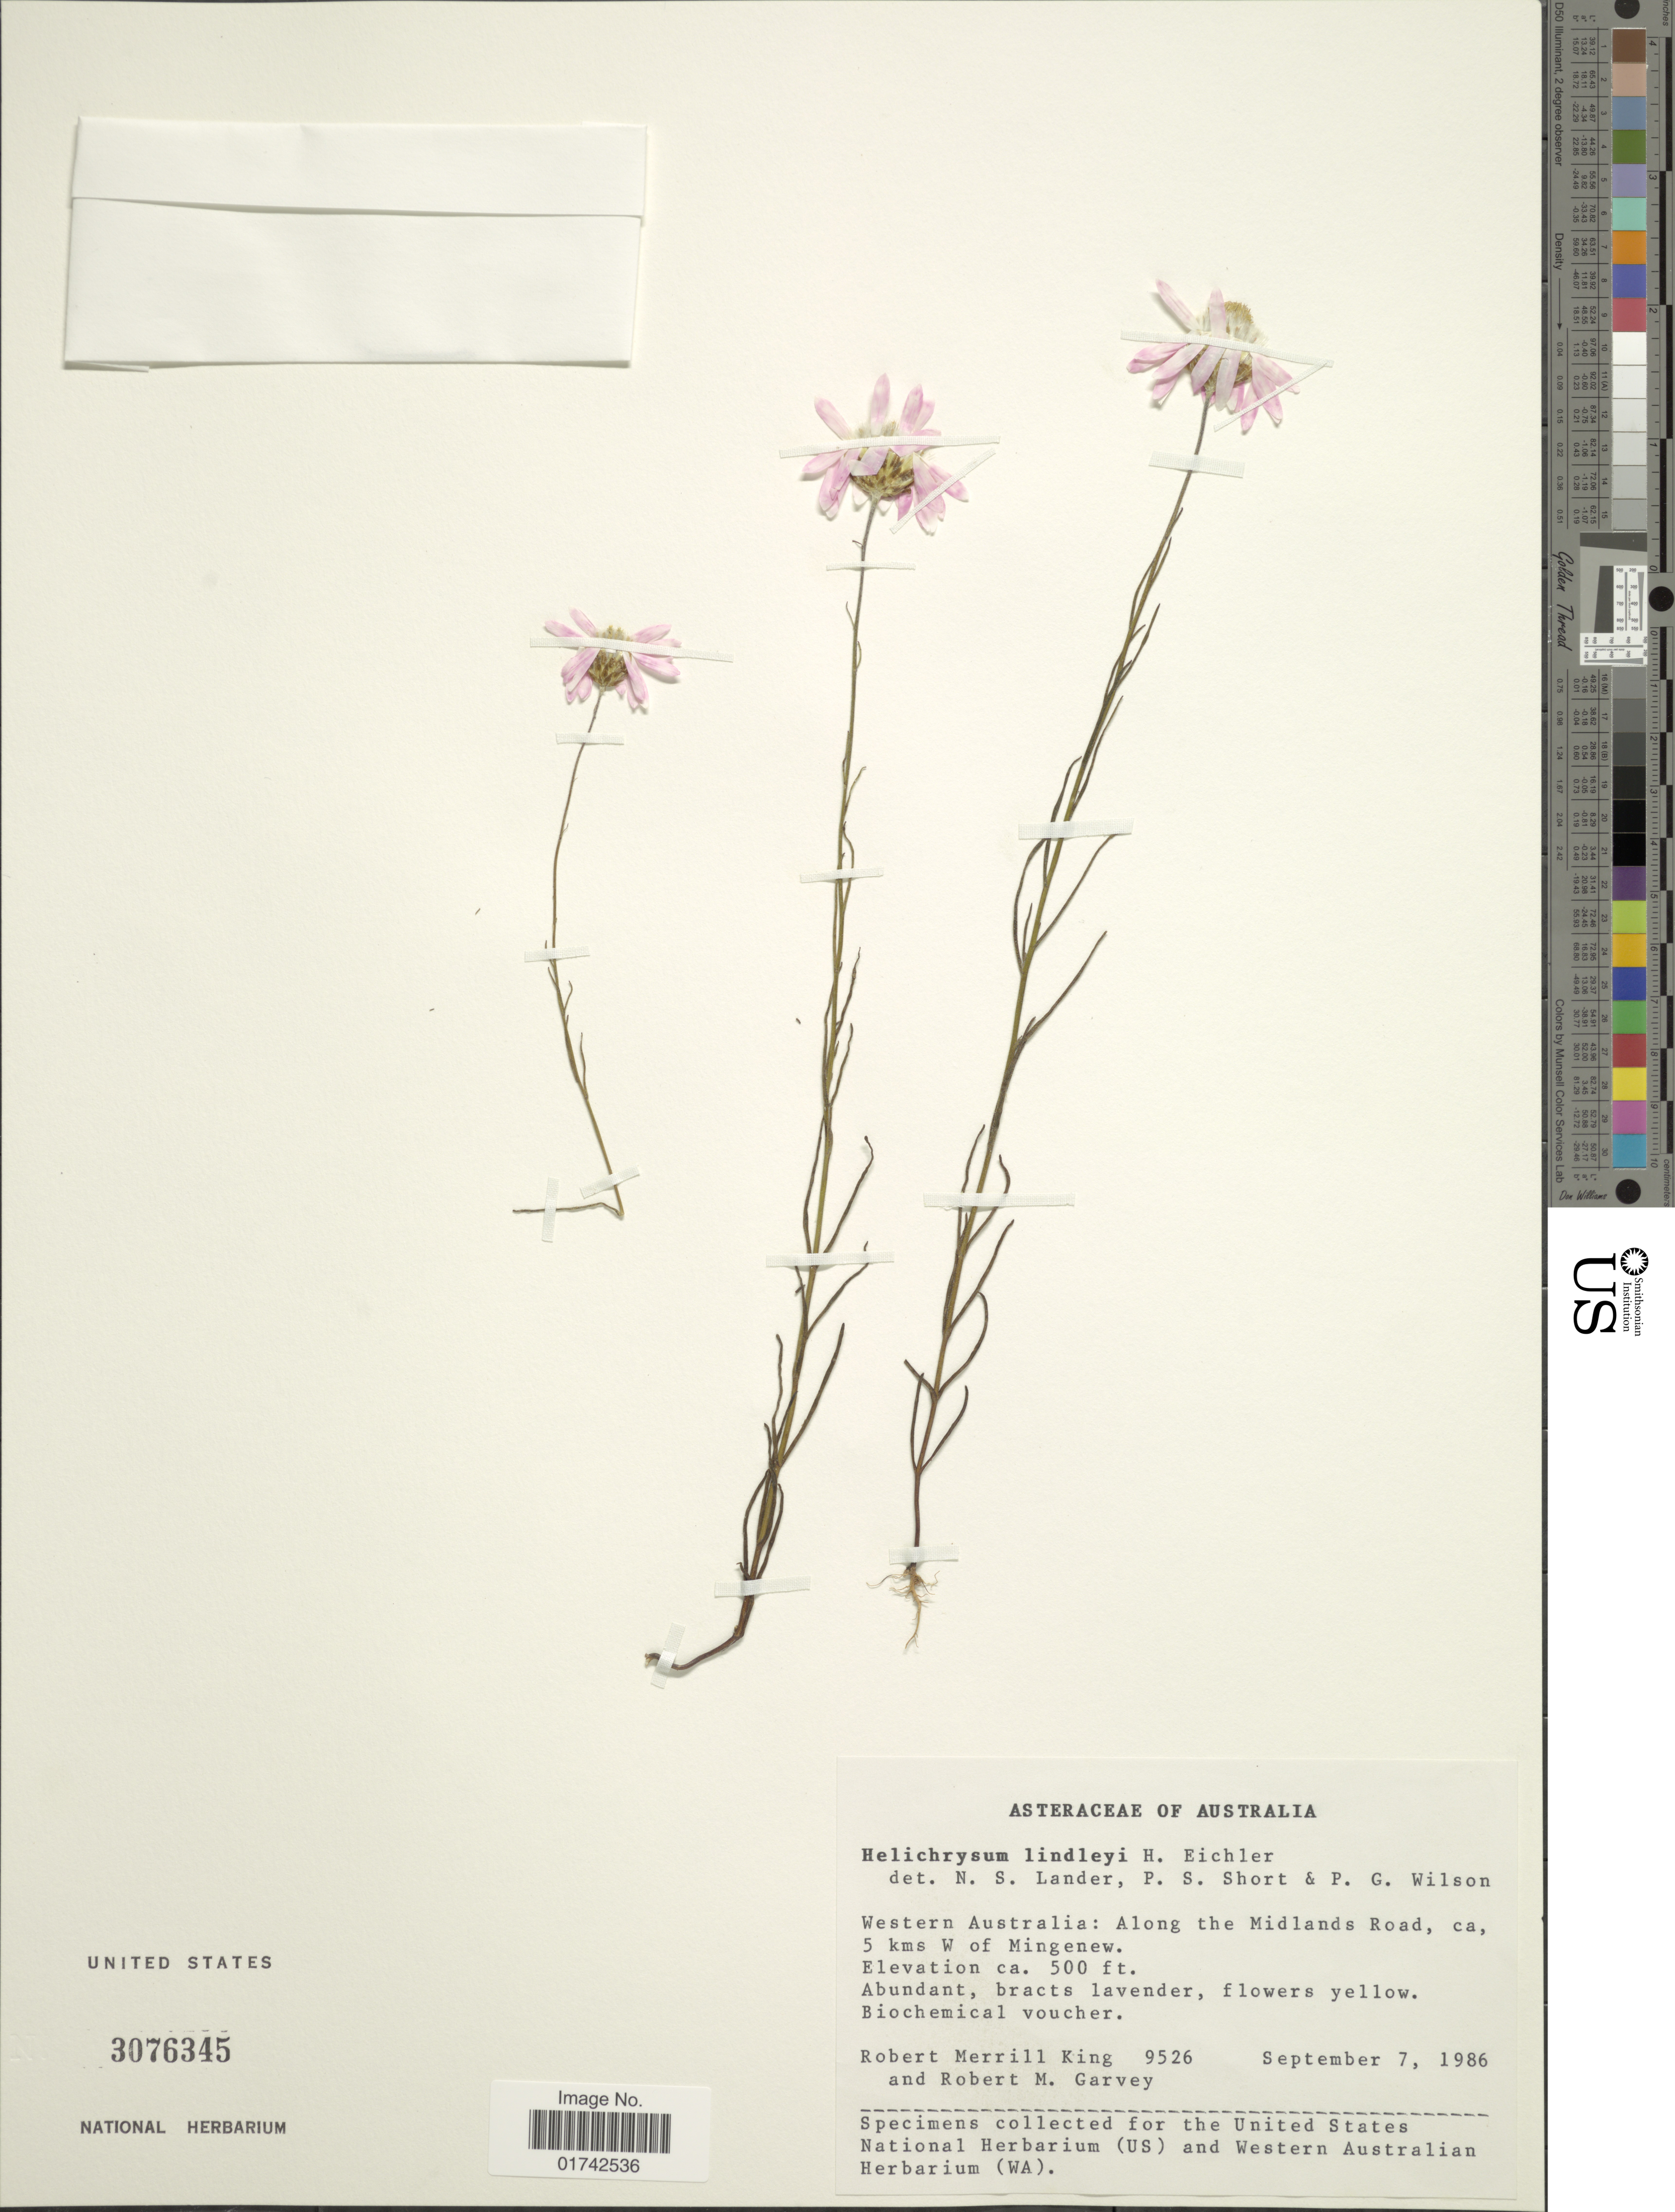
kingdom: Plantae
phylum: Tracheophyta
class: Magnoliopsida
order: Asterales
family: Asteraceae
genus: Helichrysum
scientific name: Helichrysum lindleyi comb. ined.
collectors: R. M. King & R. Garvey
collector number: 9526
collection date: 1986-09-07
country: Australia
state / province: Western Australia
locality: Along the Midlands Road, ca. 5 kms W of Mingenew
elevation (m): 152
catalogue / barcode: US 3076345